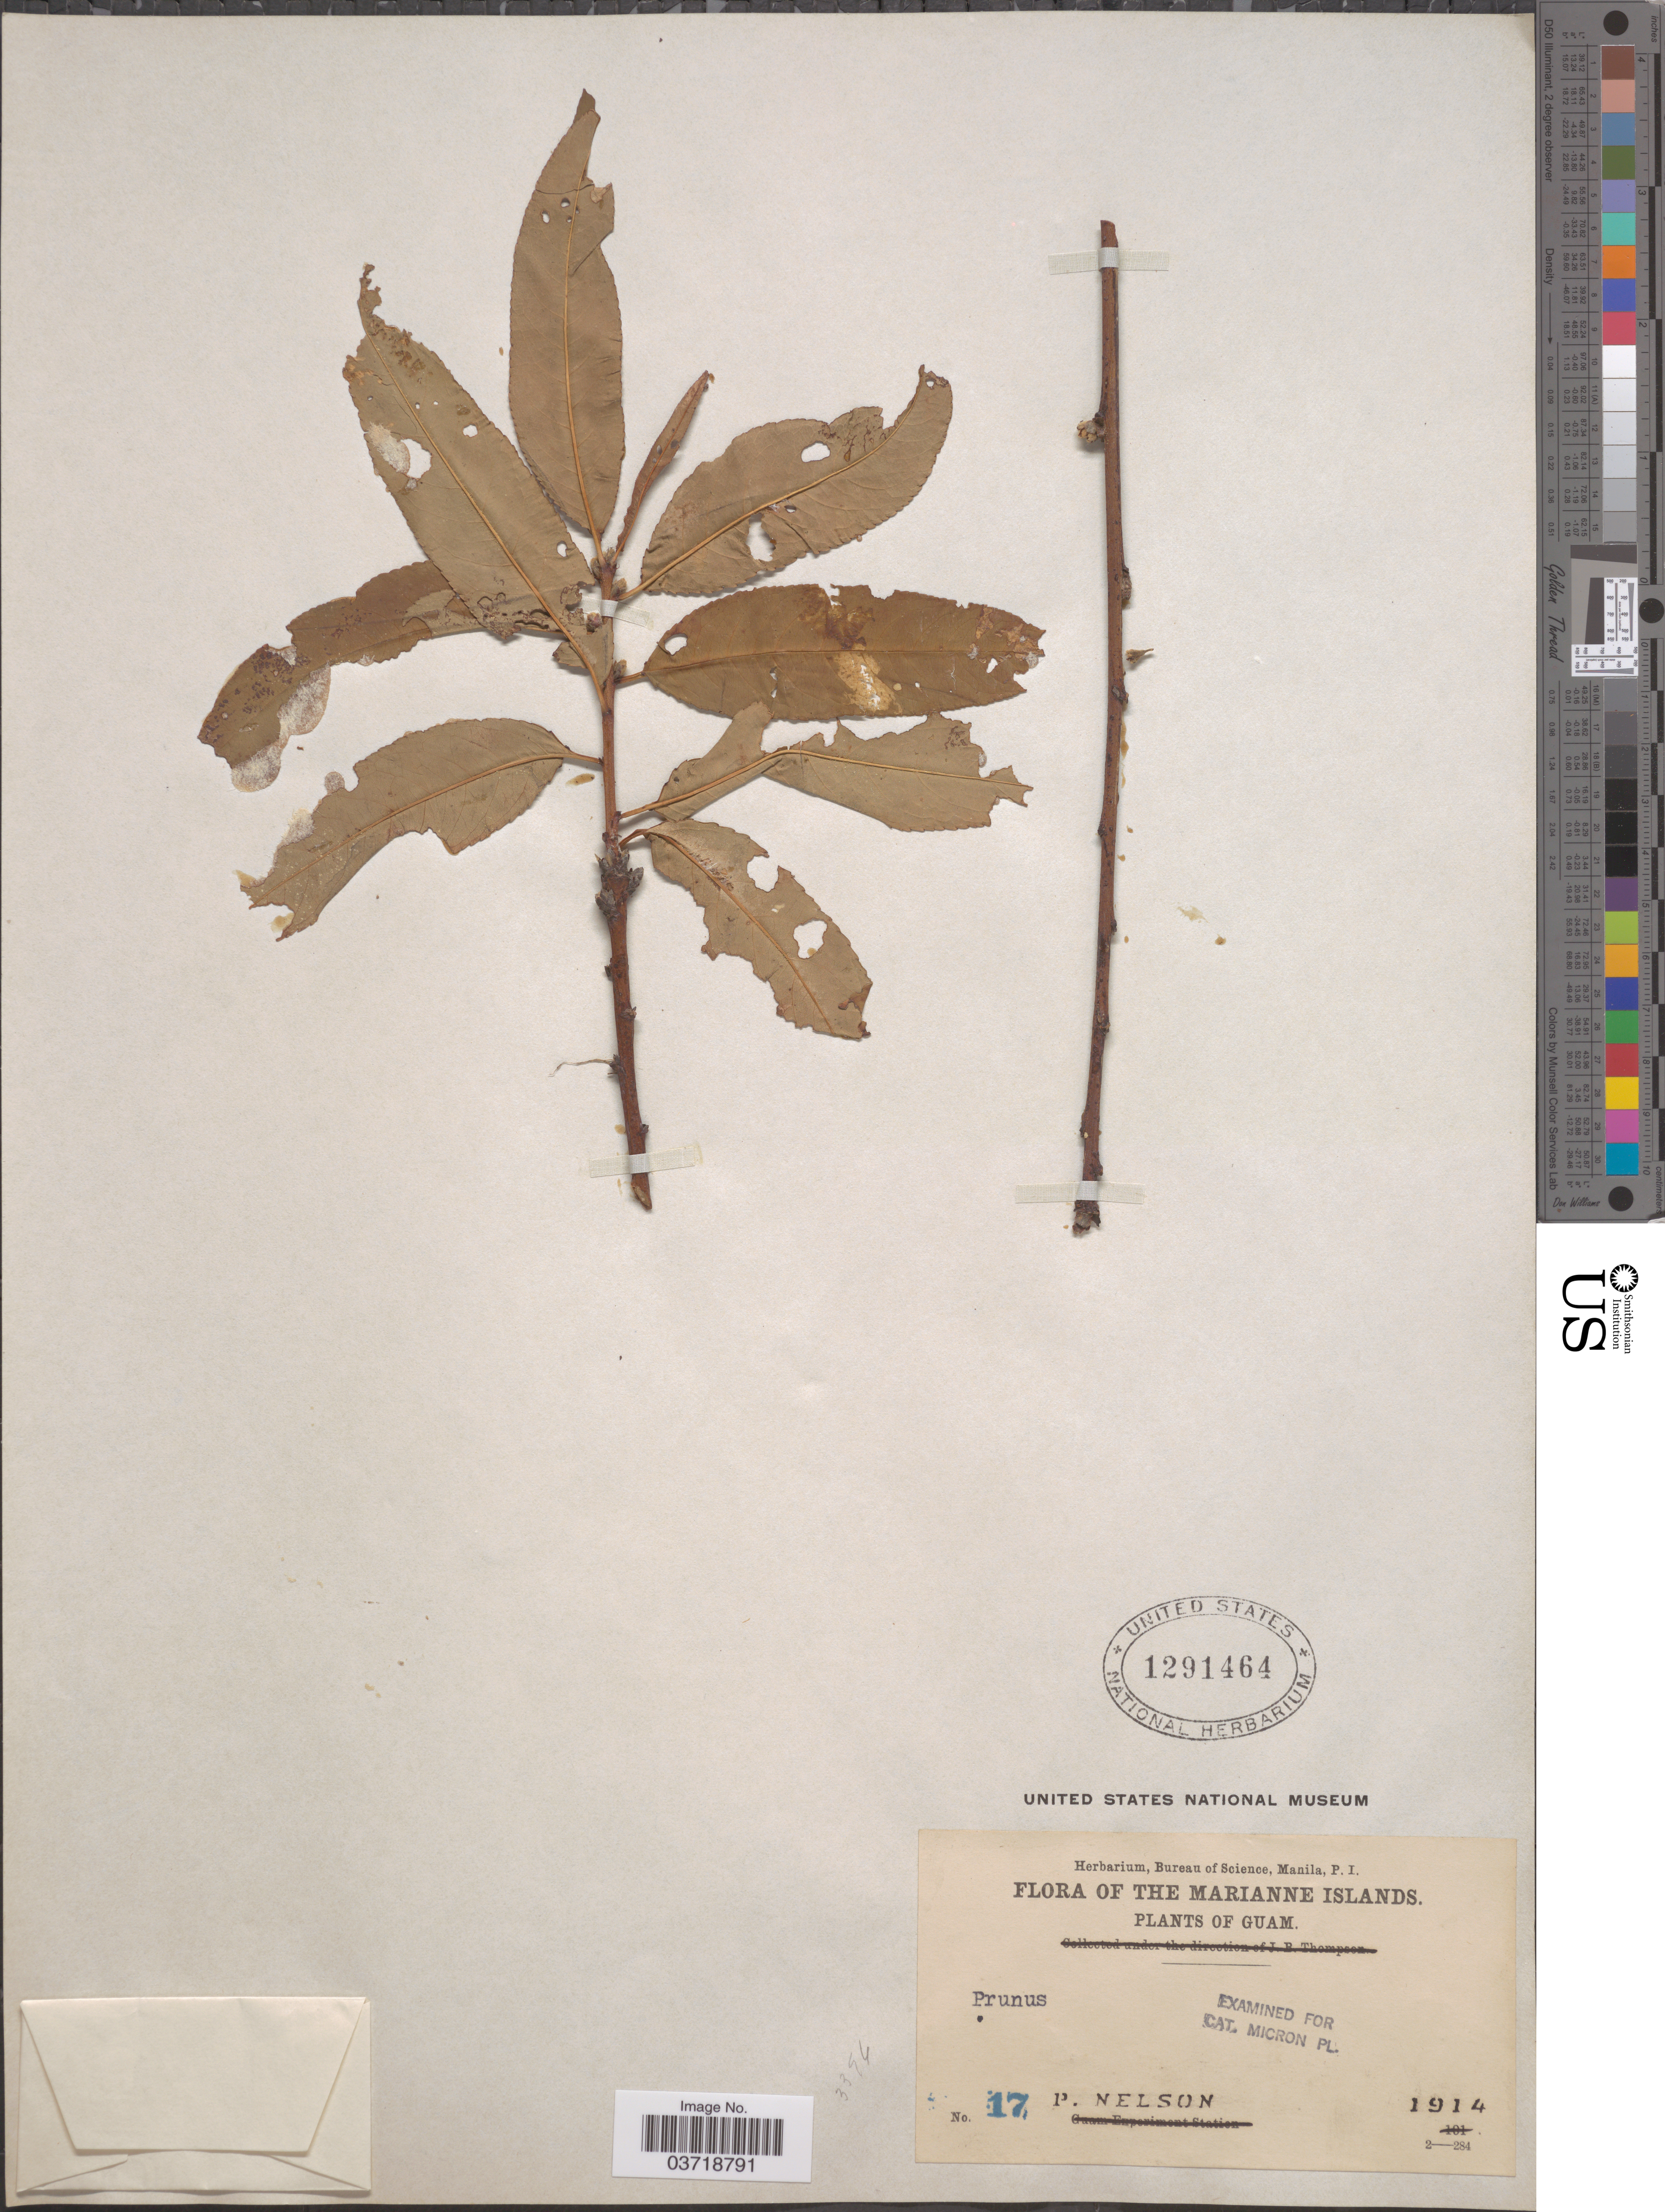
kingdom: Plantae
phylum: Tracheophyta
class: Magnoliopsida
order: Rosales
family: Rosaceae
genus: Prunus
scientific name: Prunus sp.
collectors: P. Nelson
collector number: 17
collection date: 1914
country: Guam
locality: The Marianne Islands.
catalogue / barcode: US 1291464